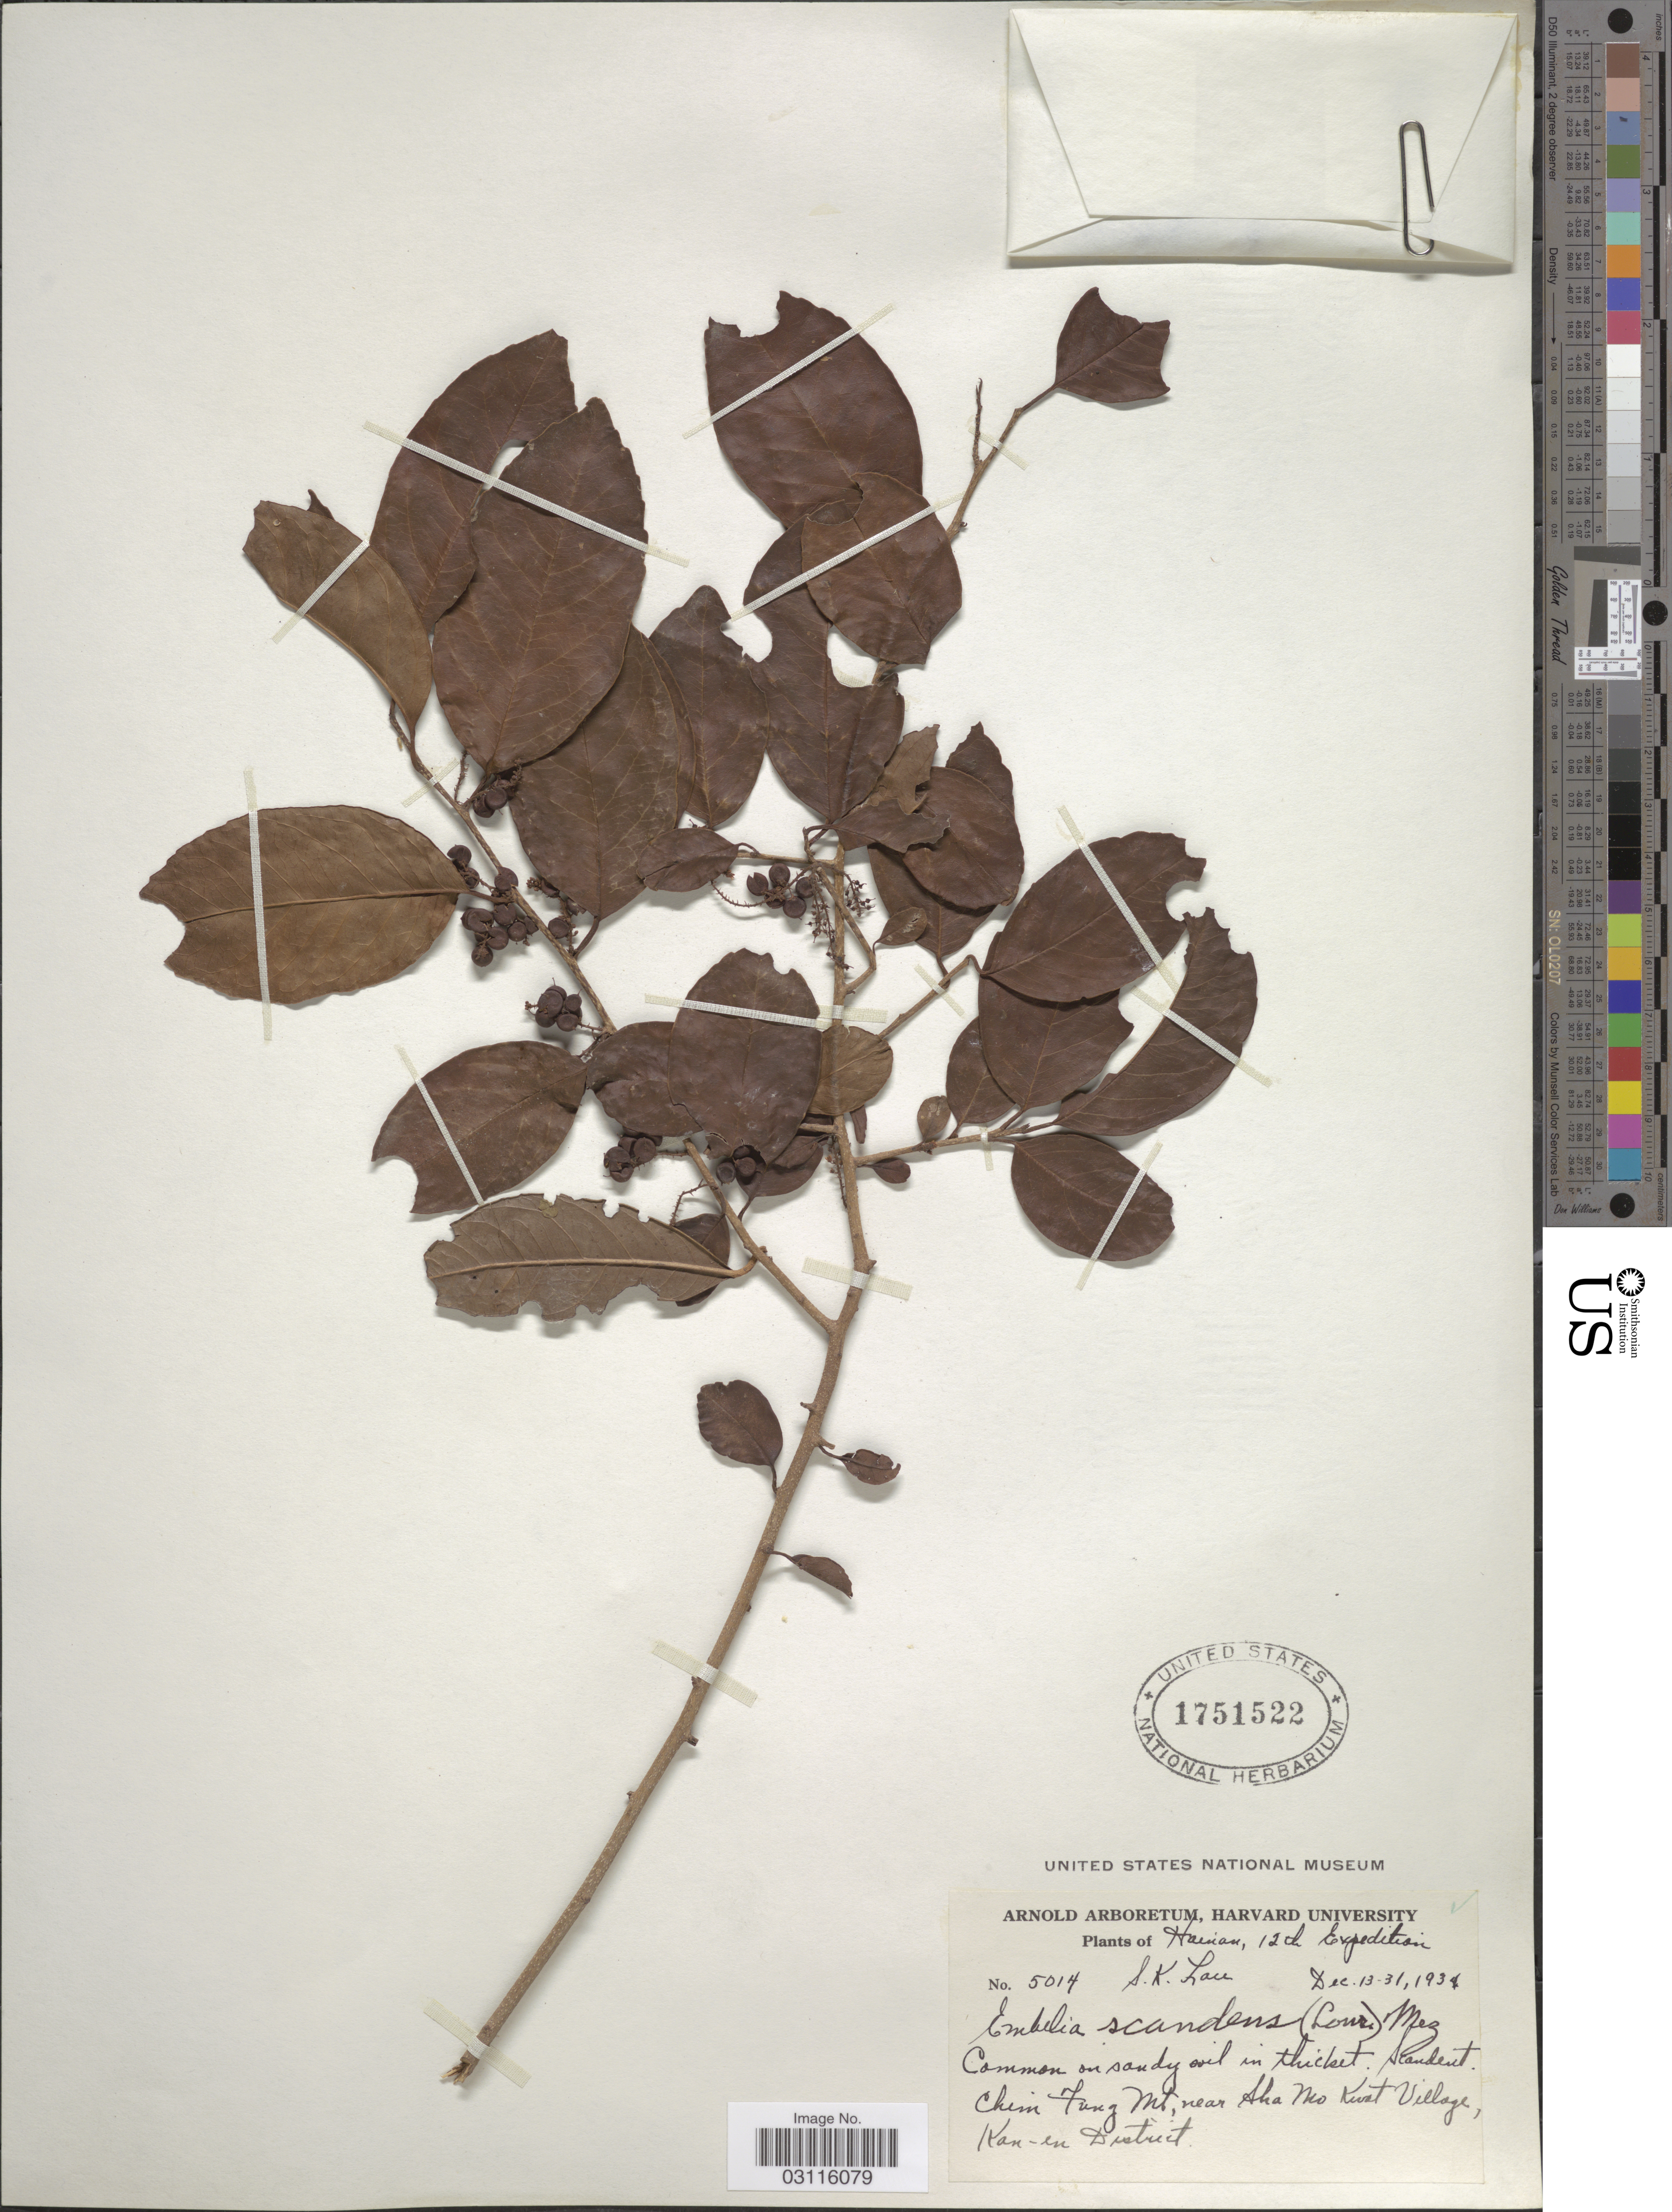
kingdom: Plantae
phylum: Tracheophyta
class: Magnoliopsida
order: Ericales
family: Primulaceae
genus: Embelia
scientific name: Embelia scandens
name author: (Lour.) Mez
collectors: S. K. Lau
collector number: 5014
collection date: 1934-12-13/1934-12-31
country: China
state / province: Hainan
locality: Chim Fung Mt., near Sha Mo Kwat Village, Kan-en District.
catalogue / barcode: US 1751522